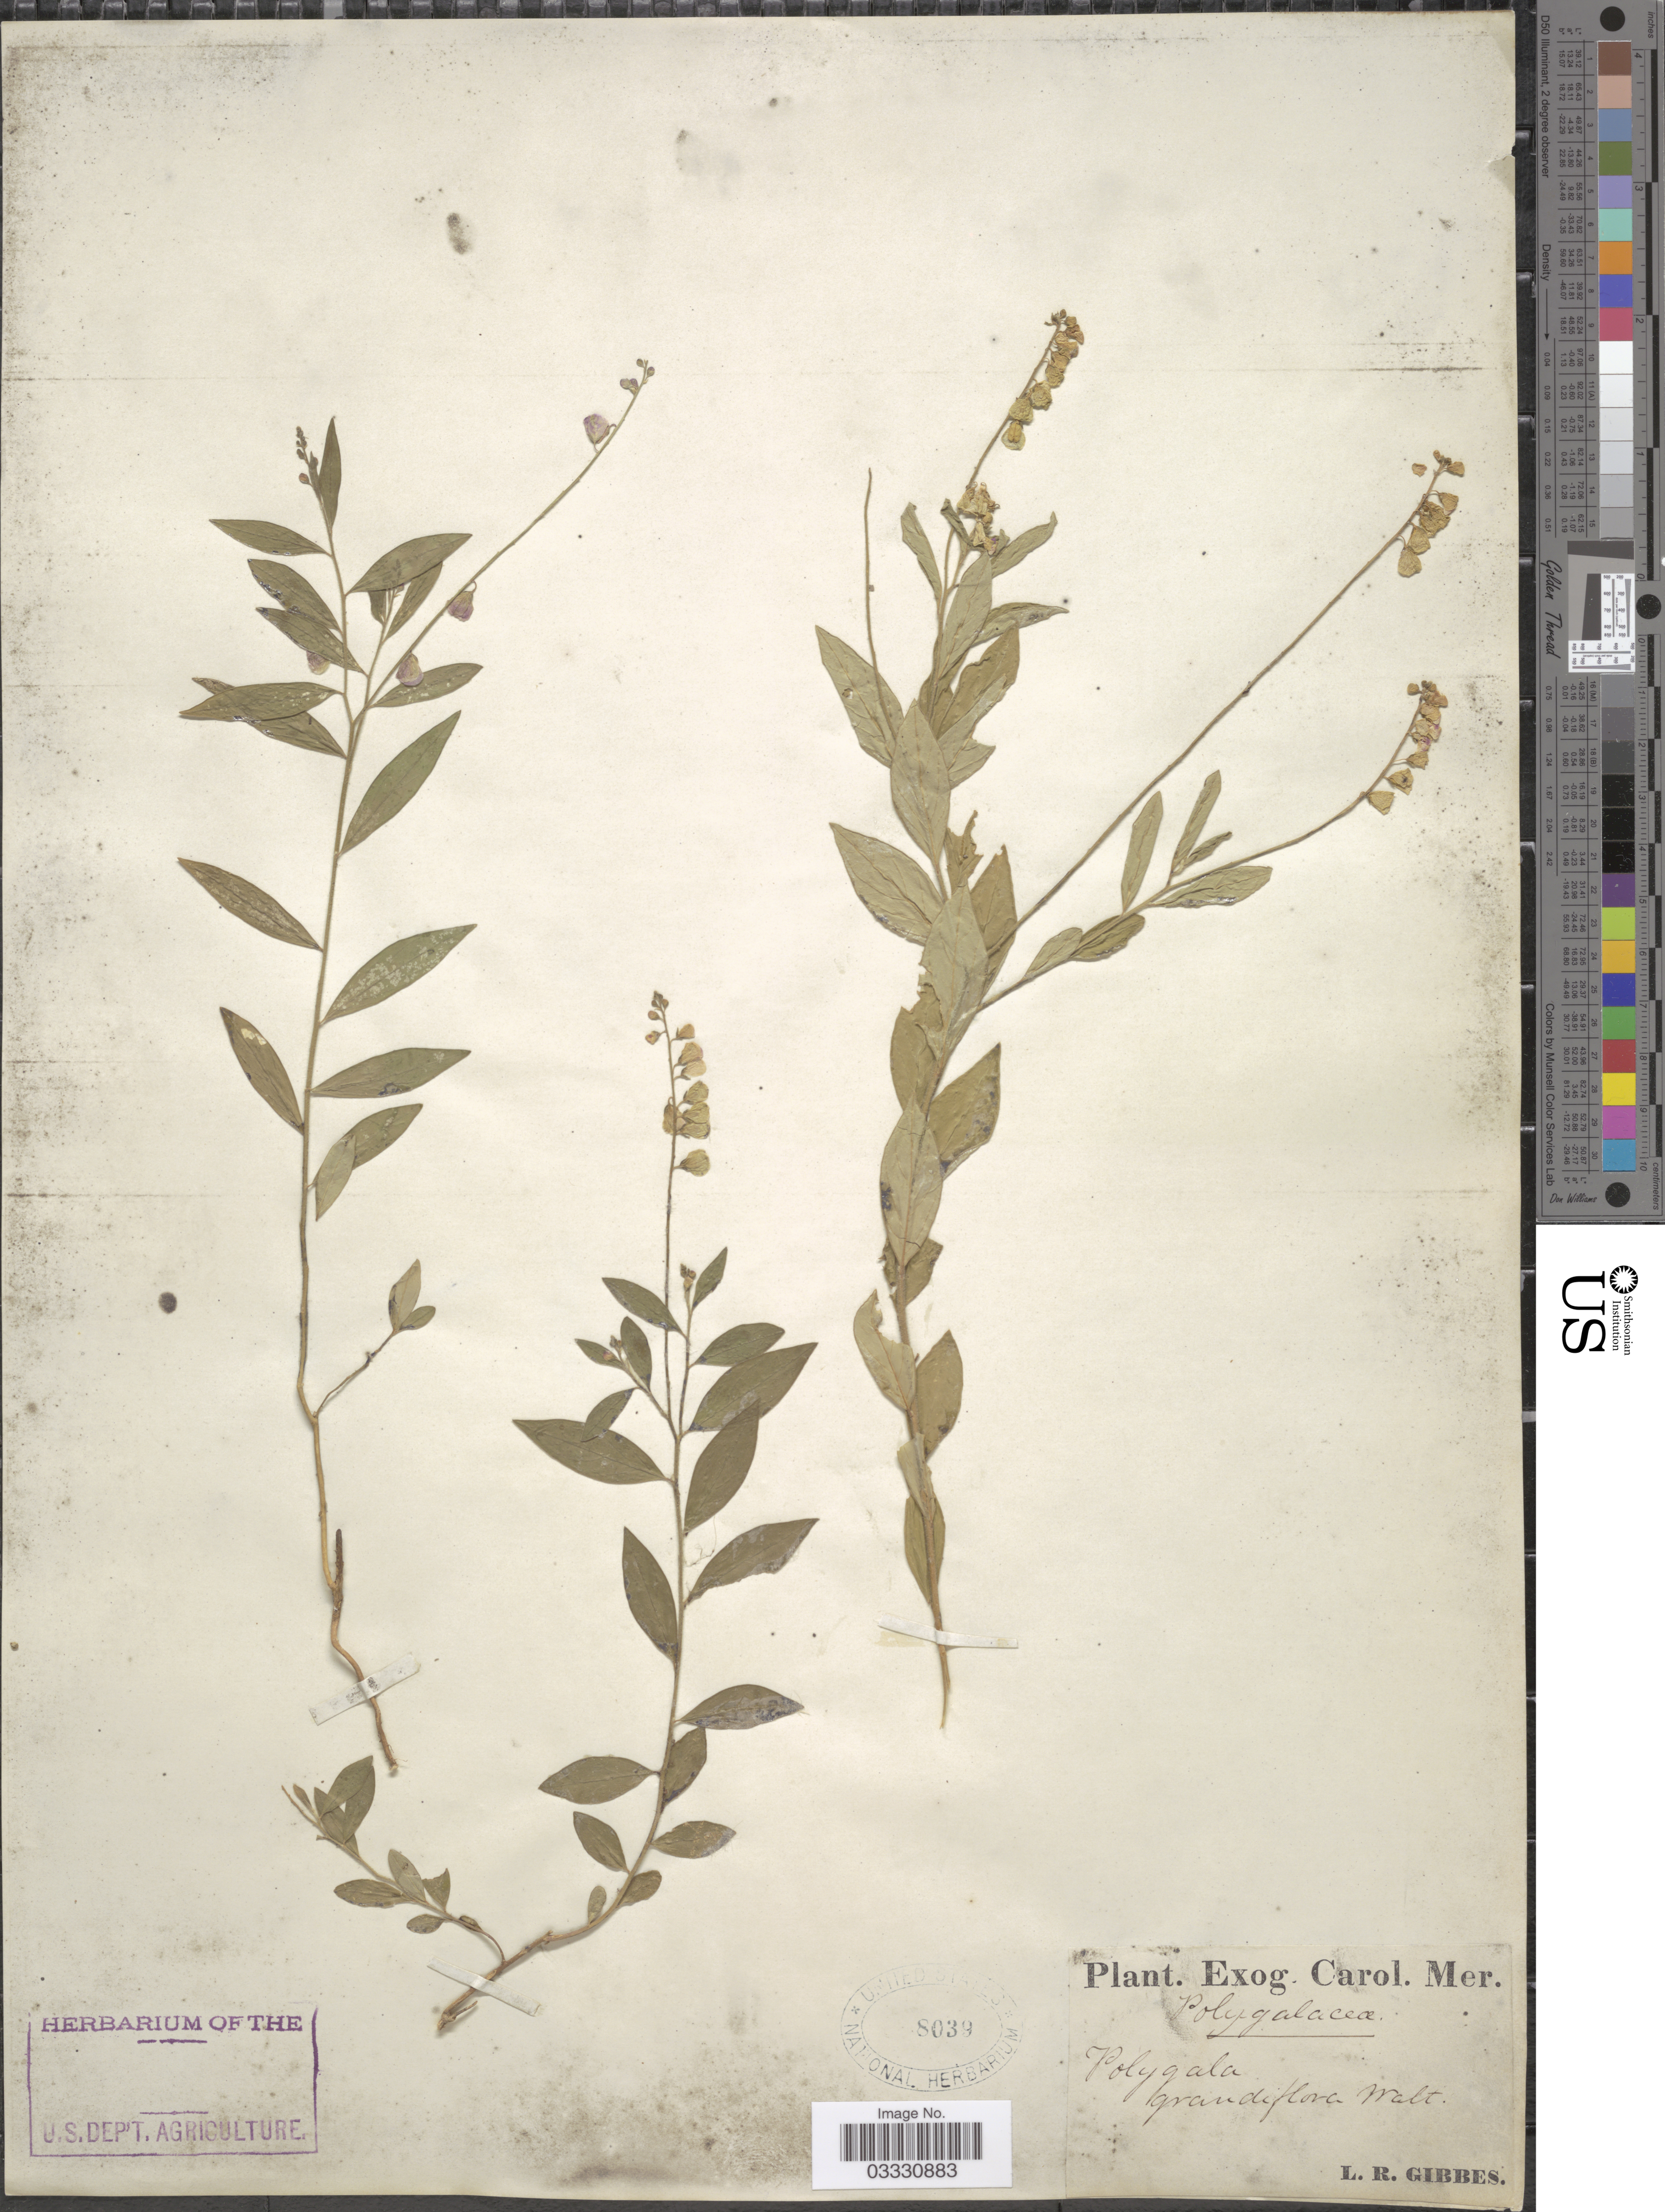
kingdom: Plantae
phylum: Tracheophyta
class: Magnoliopsida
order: Fabales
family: Polygalaceae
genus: Asemeia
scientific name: Asemeia grandiflora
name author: (Walter) Small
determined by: Strong, Mark T., (BOT), Smithsonian Institution - National Museum of Natural History (UNITED STATES)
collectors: L. Gibbes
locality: Exog. Carol. Mer. [unsure placement]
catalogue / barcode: US 8039